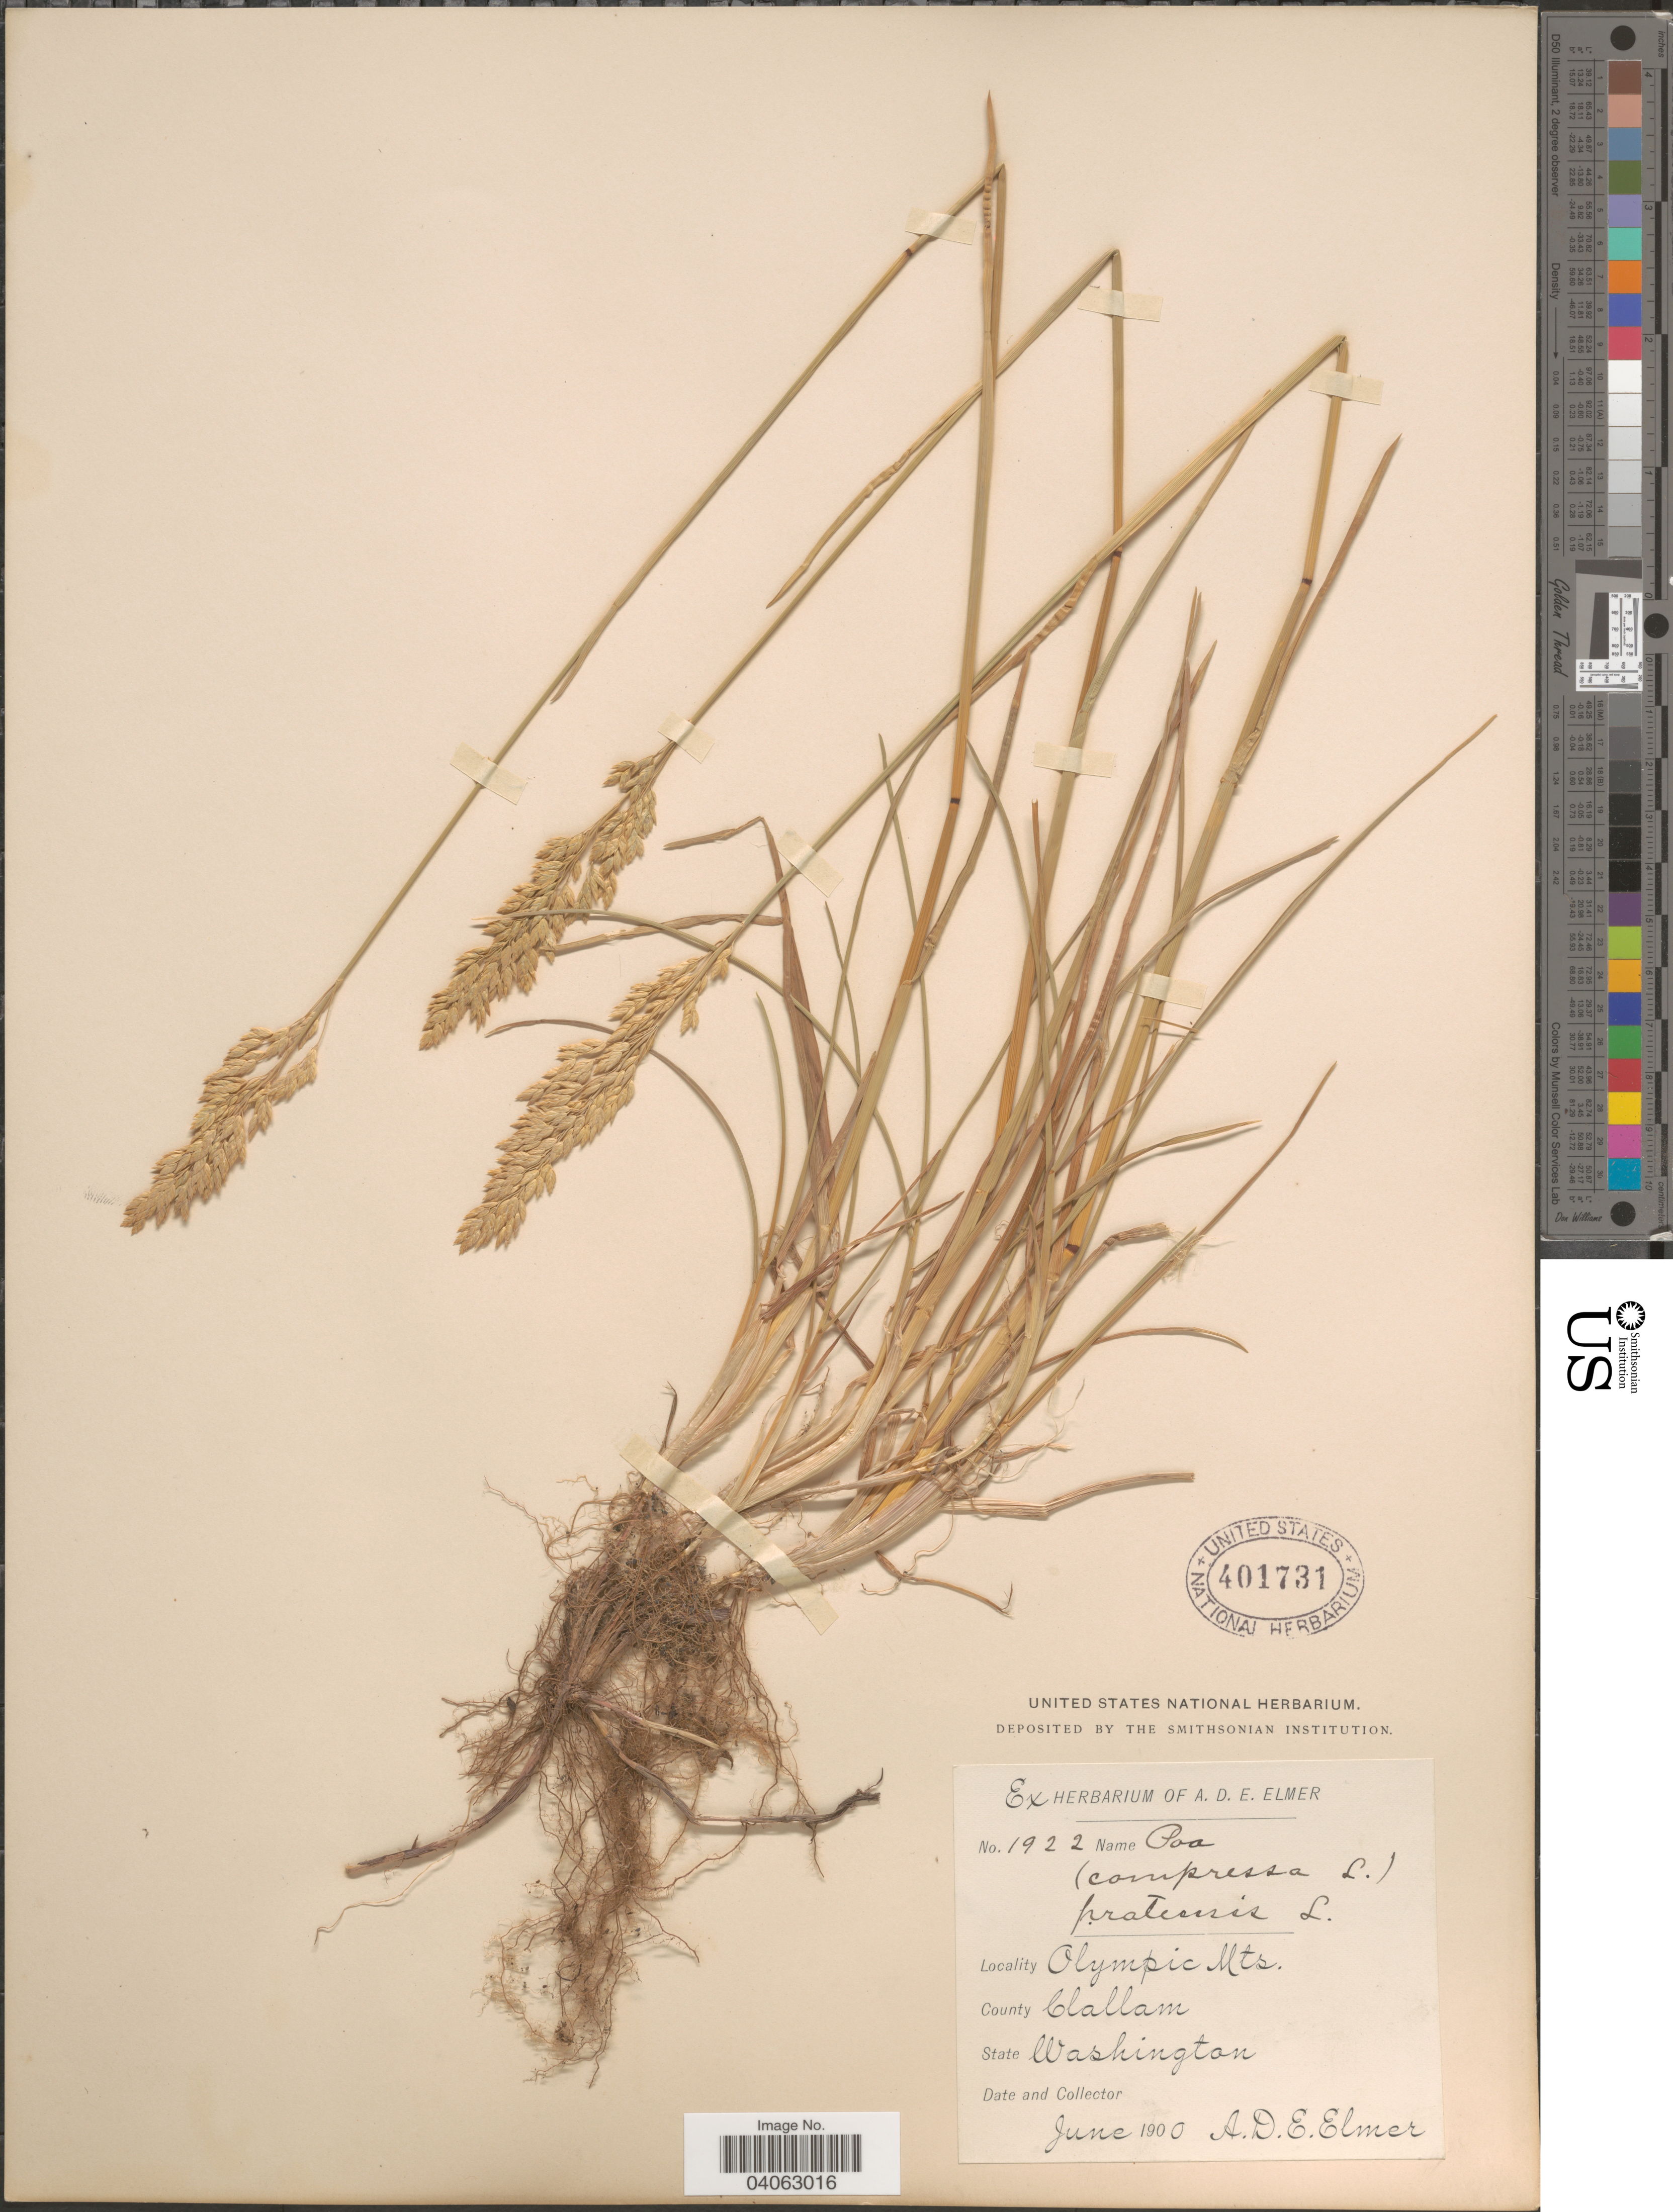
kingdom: Plantae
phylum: Tracheophyta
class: Liliopsida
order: Poales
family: Poaceae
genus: Poa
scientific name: Poa pratensis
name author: L.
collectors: A. D. E. Elmer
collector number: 1922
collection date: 1900-06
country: United States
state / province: Washington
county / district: Clallam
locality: Olympic Mts. County Clallam.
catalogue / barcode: US 401731